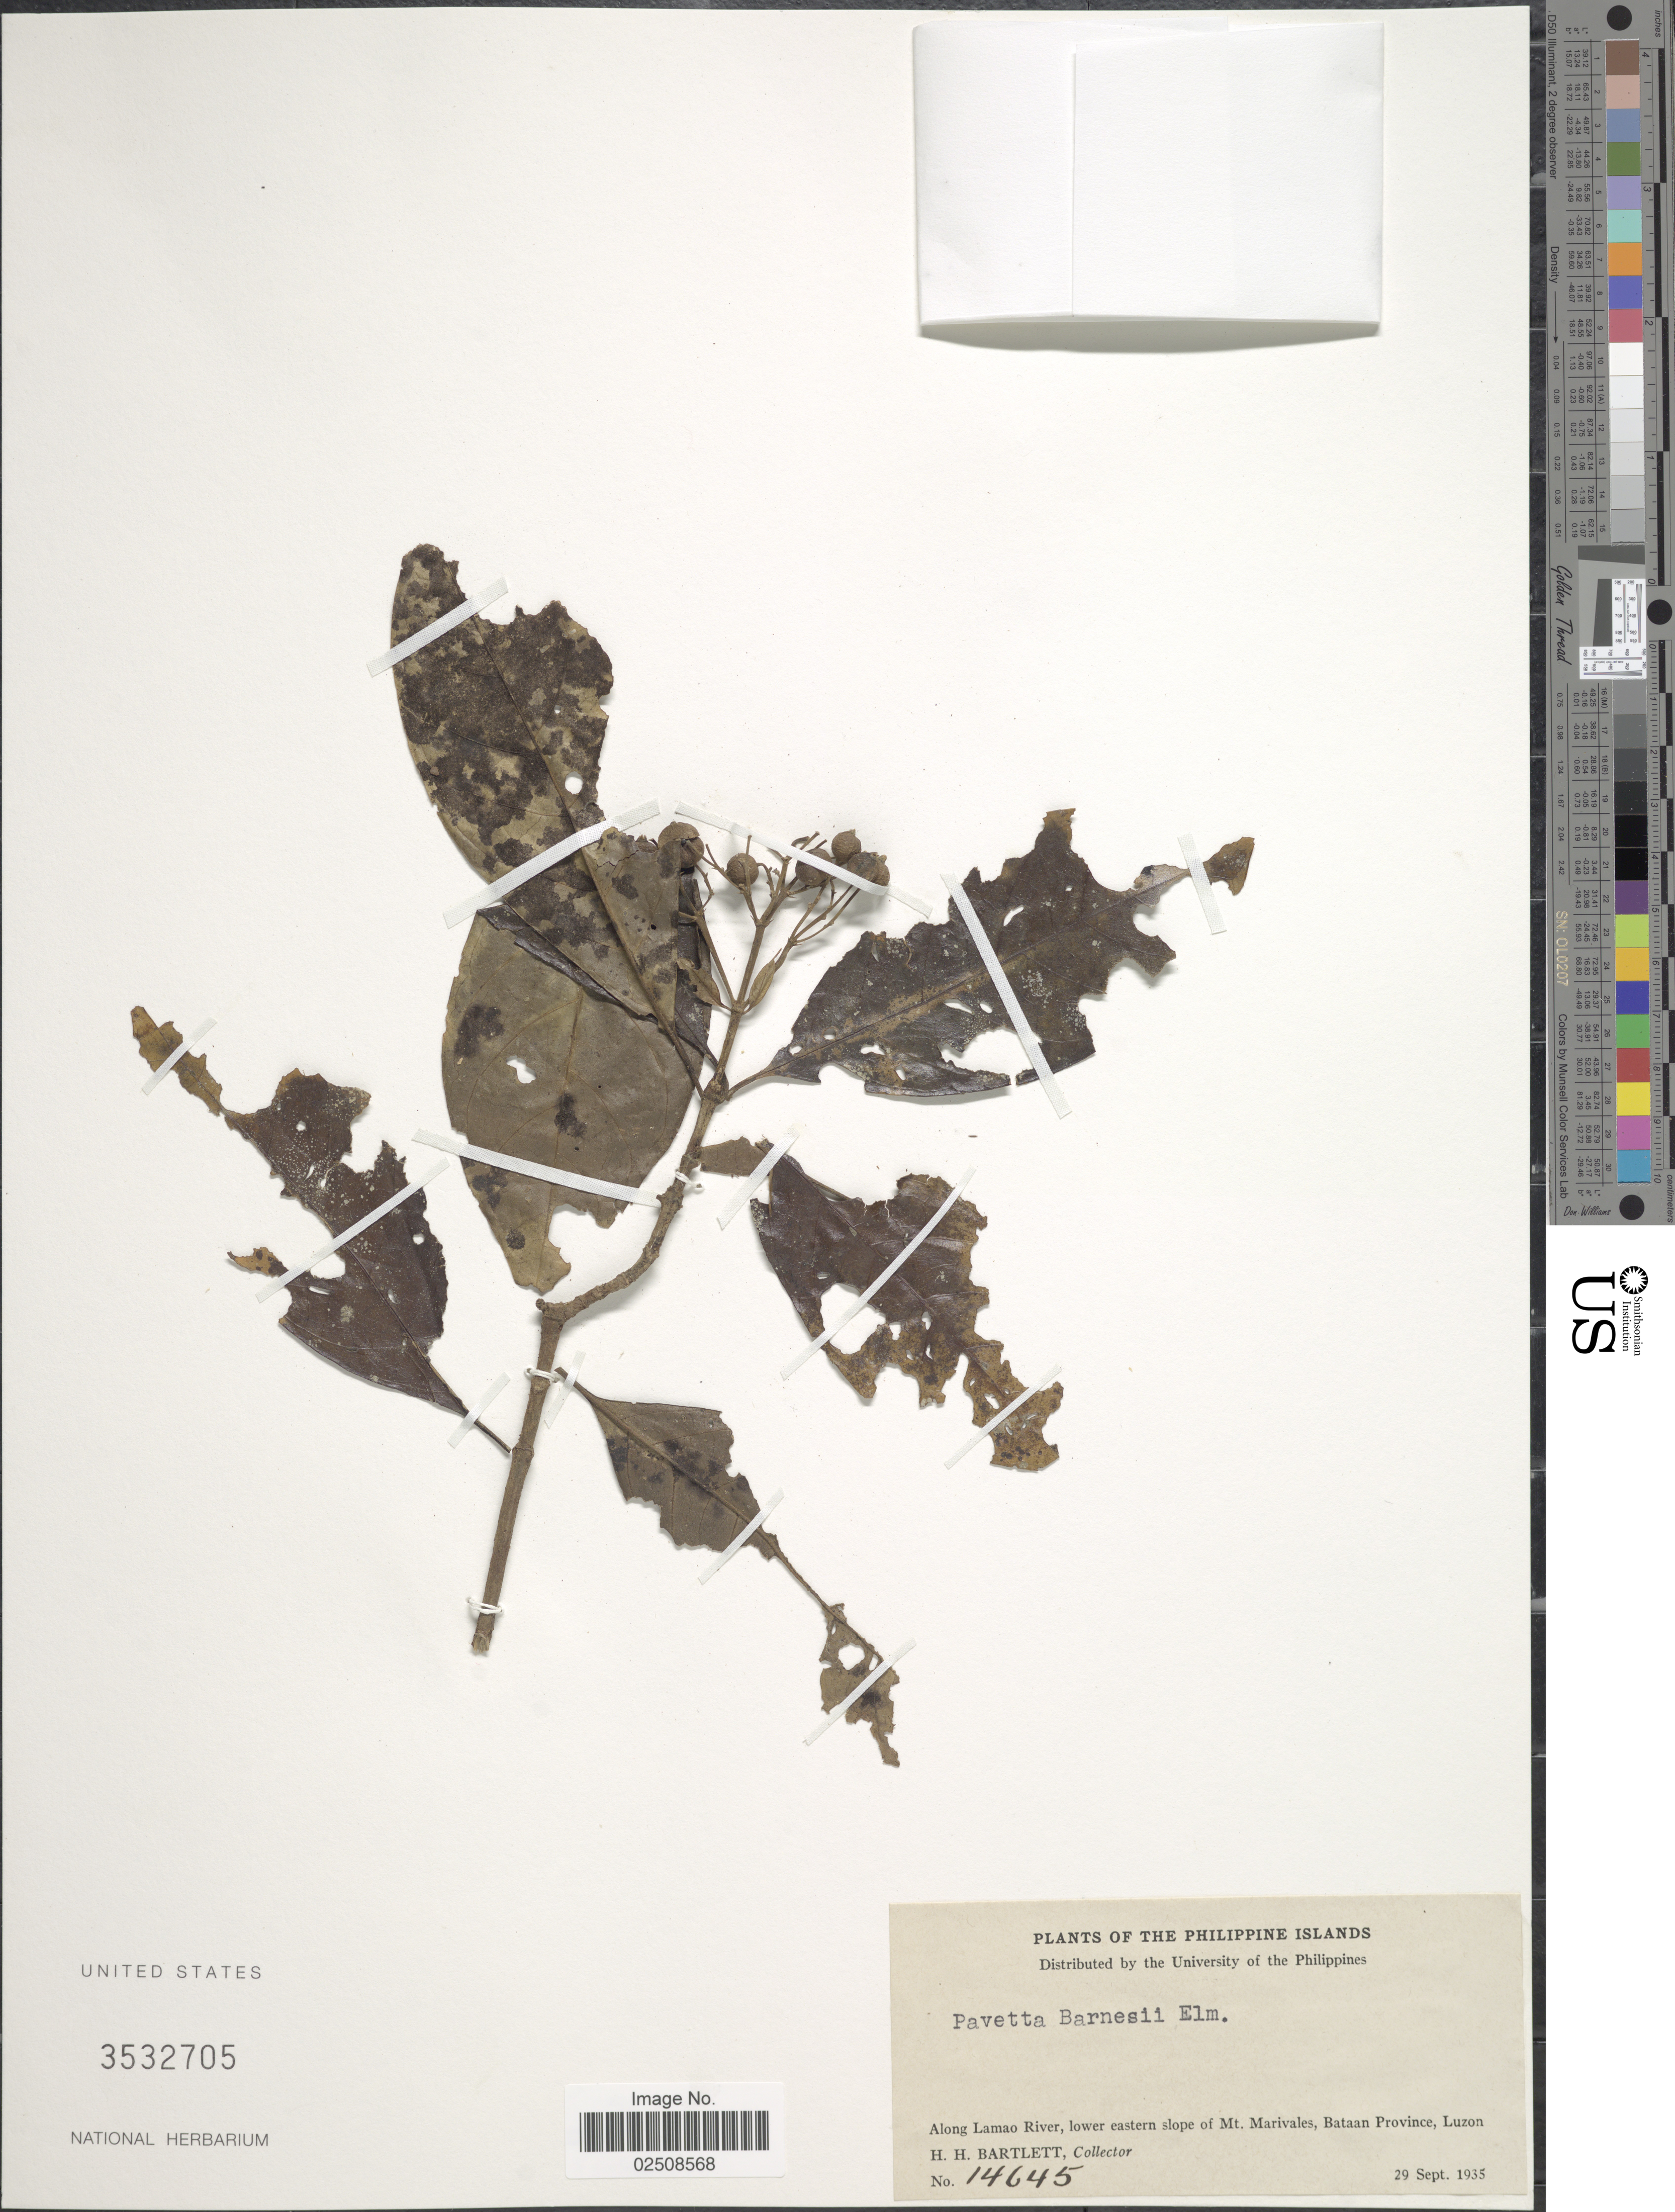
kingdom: Plantae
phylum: Tracheophyta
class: Magnoliopsida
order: Gentianales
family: Rubiaceae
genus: Pavetta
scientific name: Pavetta barnesii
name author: Elmer ex Merr.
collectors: H. H. Bartlett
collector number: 14645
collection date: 1935-09-29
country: Philippines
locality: Philippine Iswland. Along Lamao River, lower eastern slope of Mt. Marivales, Bataan Province, Luzon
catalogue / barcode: US 3532705